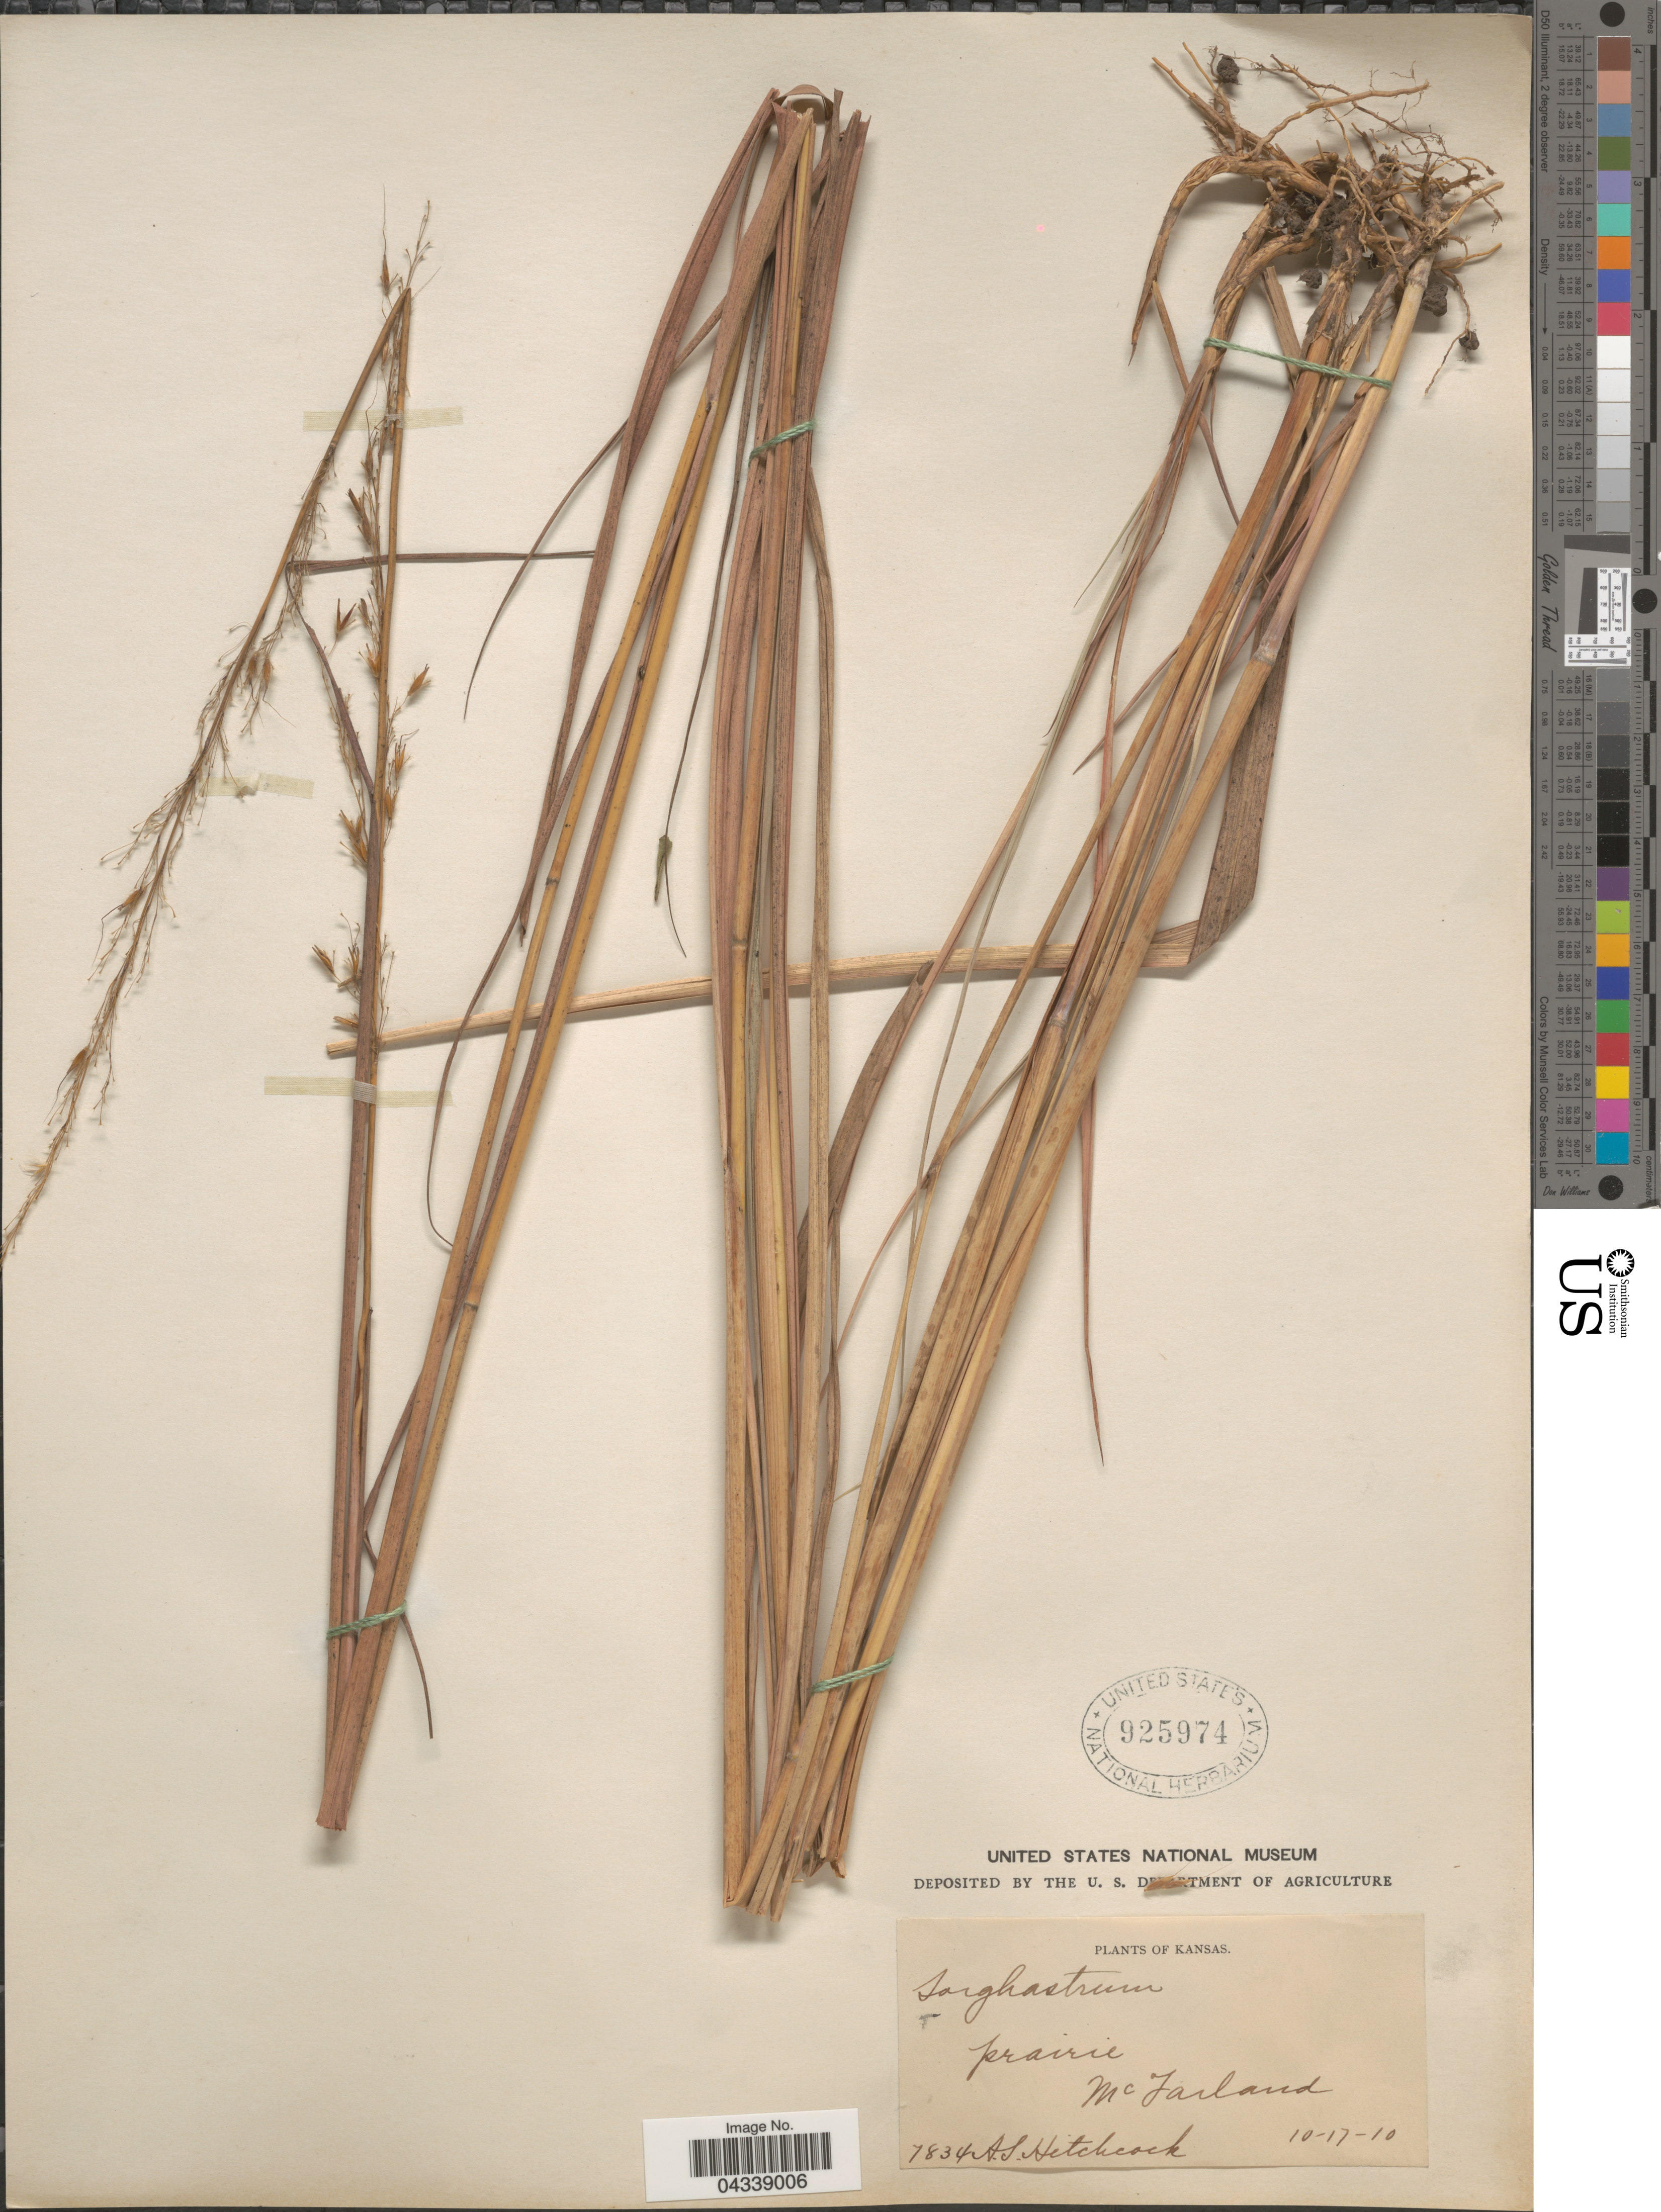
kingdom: Plantae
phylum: Tracheophyta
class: Liliopsida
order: Poales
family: Poaceae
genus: Sorghastrum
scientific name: Sorghastrum nutans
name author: (L.) Nash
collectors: A. S. Hitchcock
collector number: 7834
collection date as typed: Transcribed d/m/y: 17/10/10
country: United States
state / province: Kansas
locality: McFarland.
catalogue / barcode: US 925974